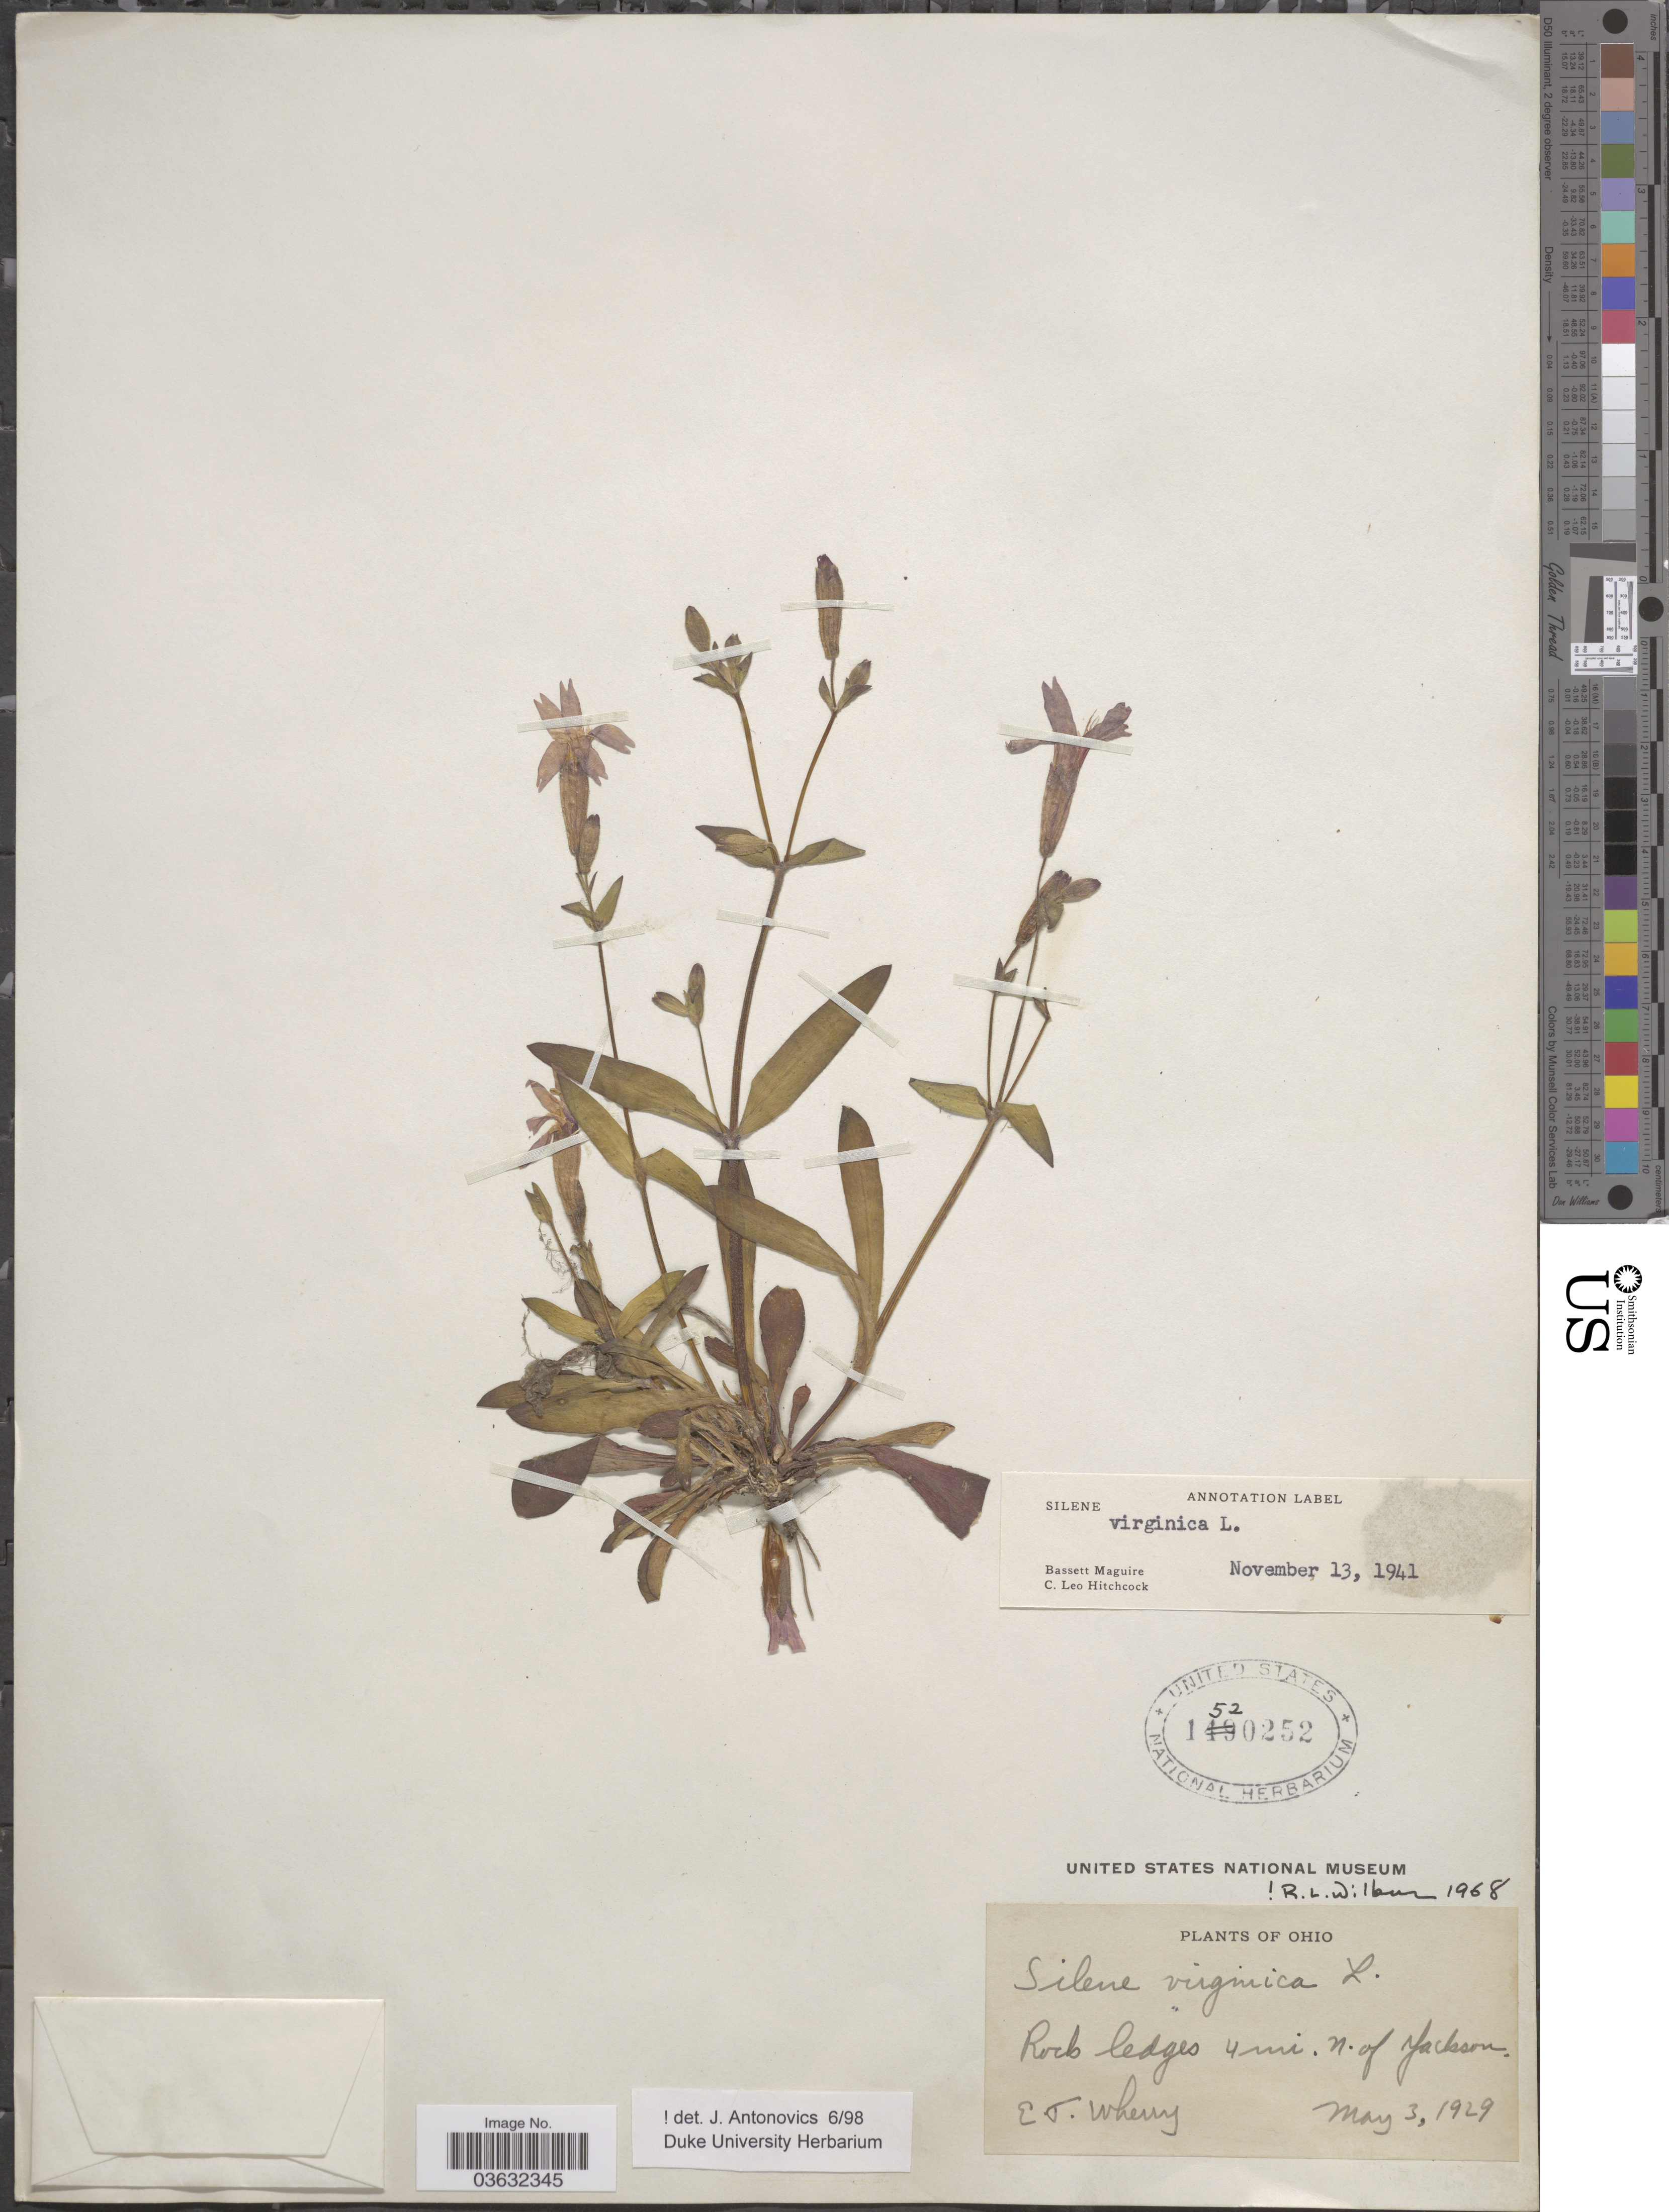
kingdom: Plantae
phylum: Tracheophyta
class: Magnoliopsida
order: Caryophyllales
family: Caryophyllaceae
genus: Silene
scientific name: Silene virginica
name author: L.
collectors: E. T. Wherry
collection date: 1929-05-03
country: United States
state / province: Ohio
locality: Rock ledges 4 mi. N. of Jackson.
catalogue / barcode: US 1520252